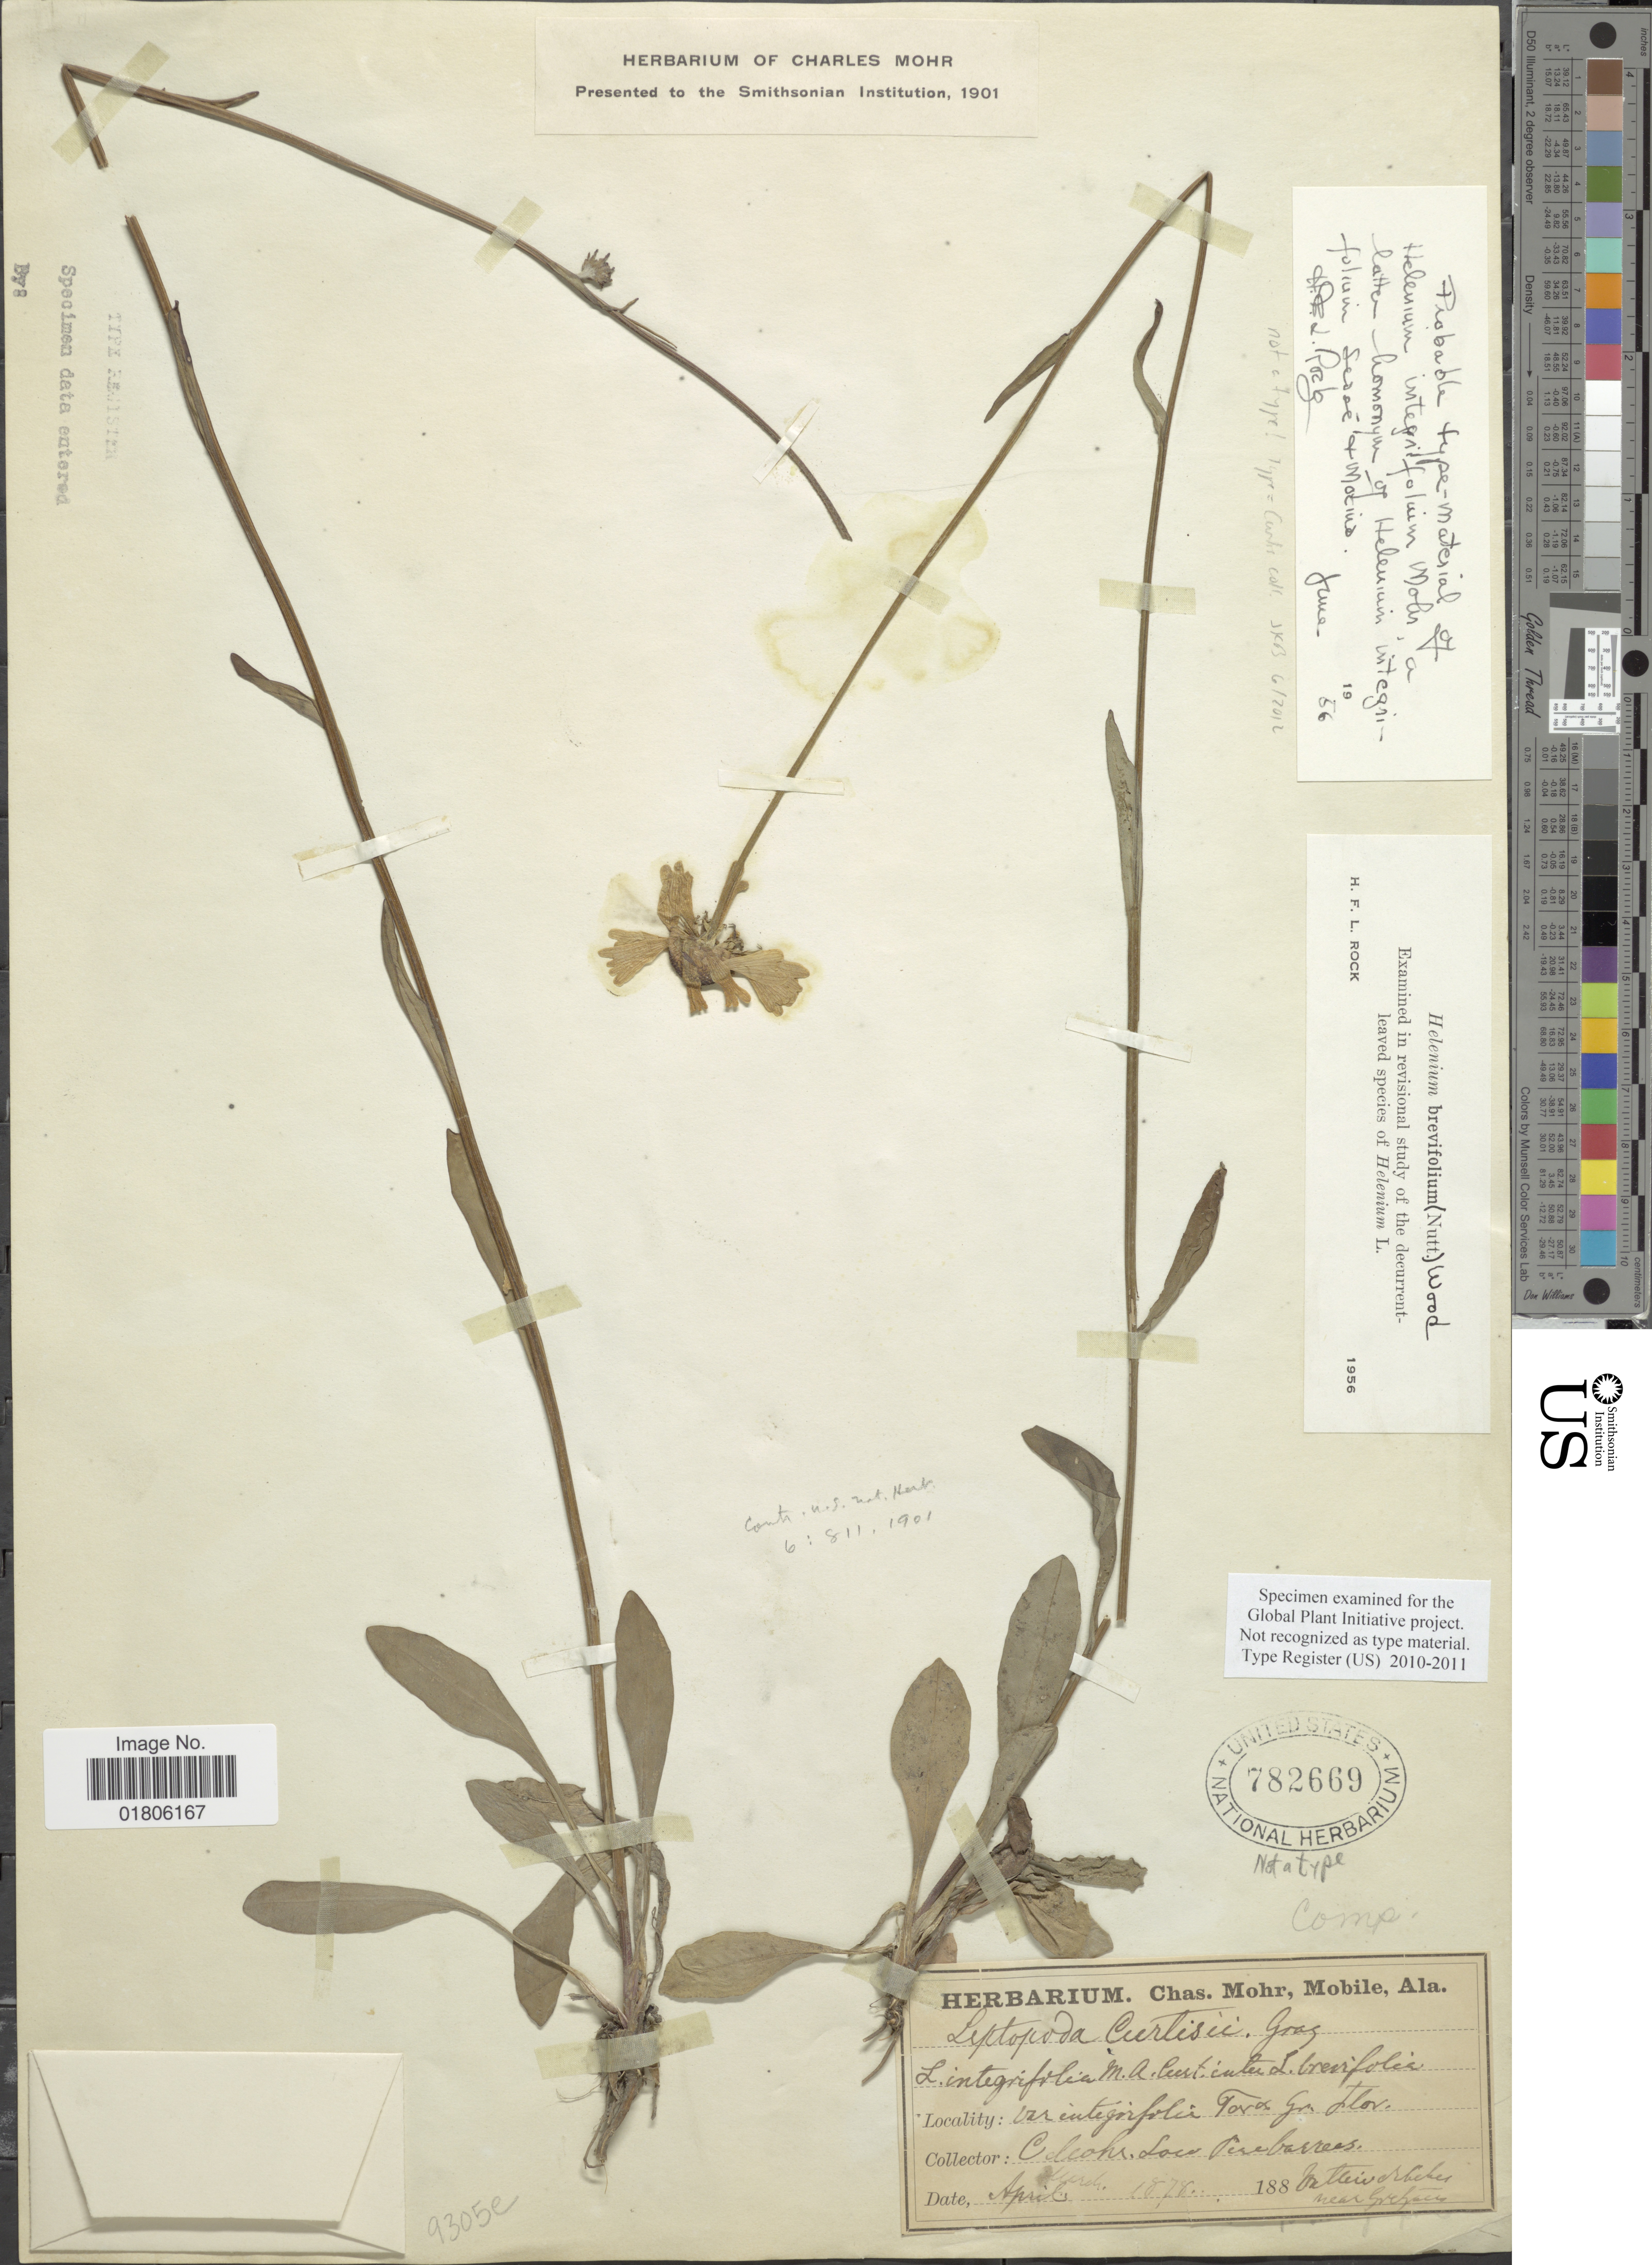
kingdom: Plantae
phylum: Tracheophyta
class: Magnoliopsida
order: Asterales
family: Asteraceae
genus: Helenium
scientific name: Helenium brevifolium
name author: (Nutt.) Alph. Wood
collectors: Mohr, C. T. (herbarium)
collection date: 1878-03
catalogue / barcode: US 782669